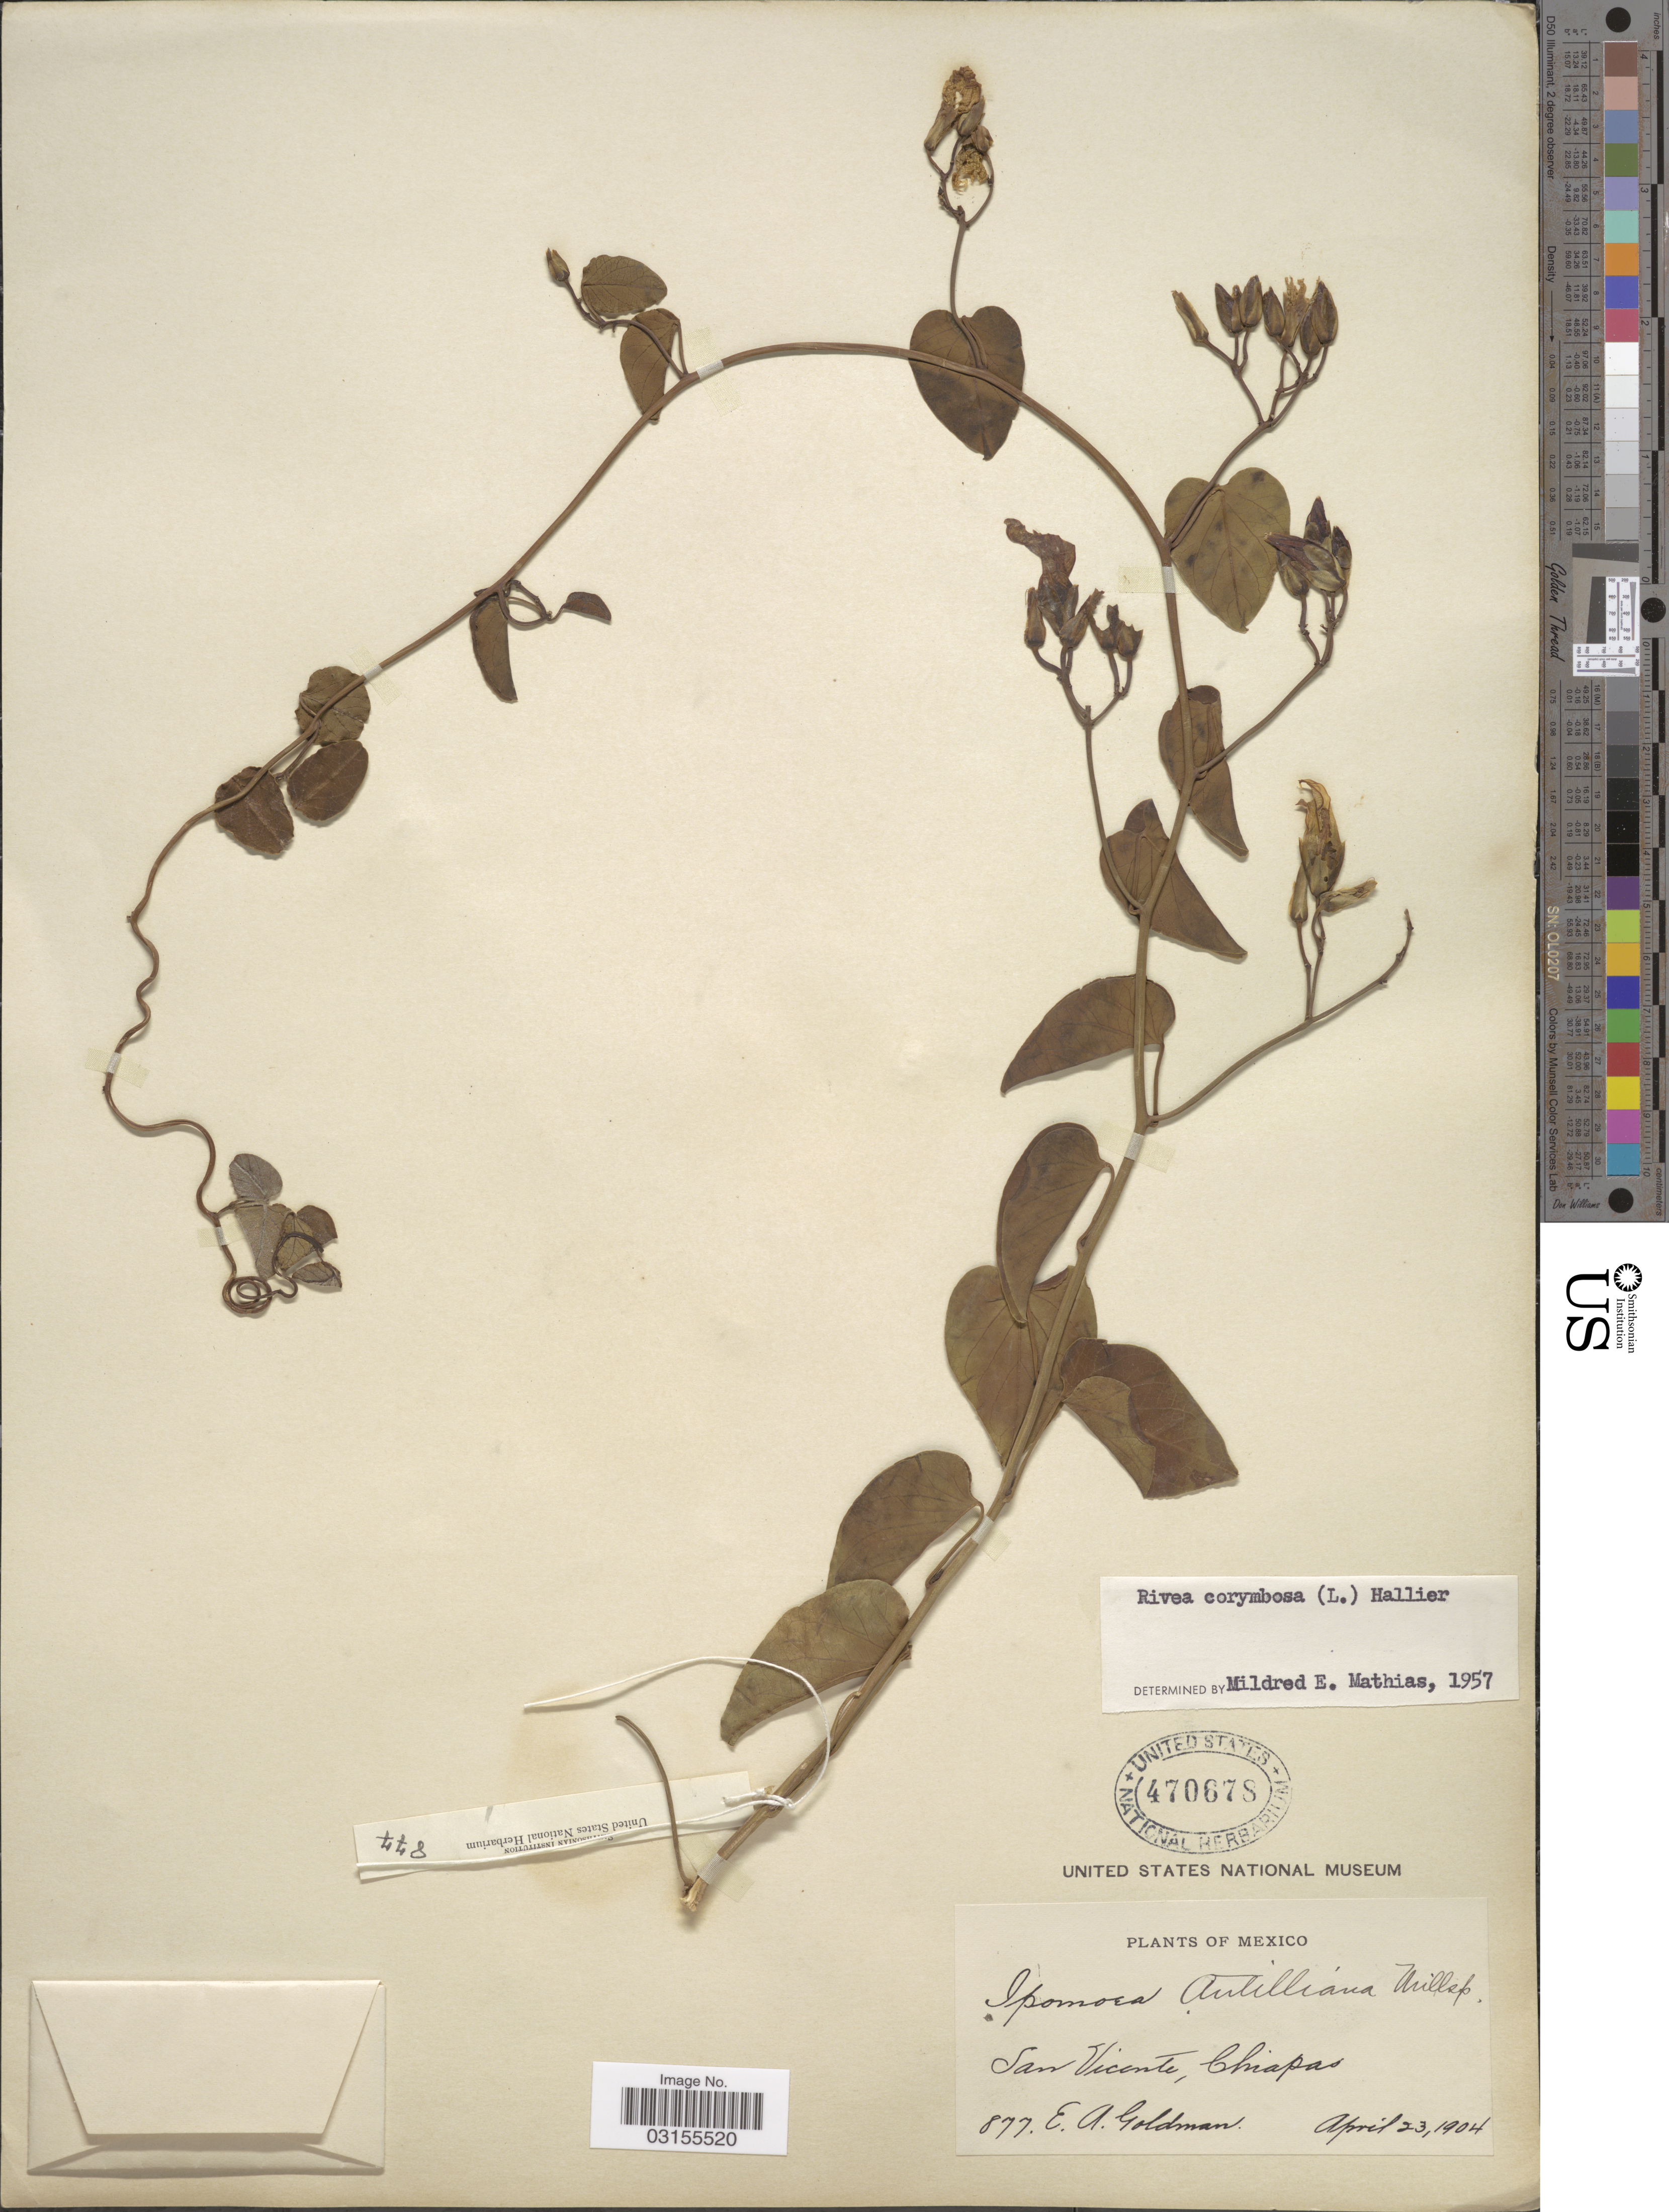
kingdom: Plantae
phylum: Tracheophyta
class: Magnoliopsida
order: Solanales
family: Convolvulaceae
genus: Turbina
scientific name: Turbina corymbosa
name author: (L.) Raf.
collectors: E. A. Goldman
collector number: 877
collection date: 1904-04-23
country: Mexico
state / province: Chiapas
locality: San Vicente.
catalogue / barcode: US 470678